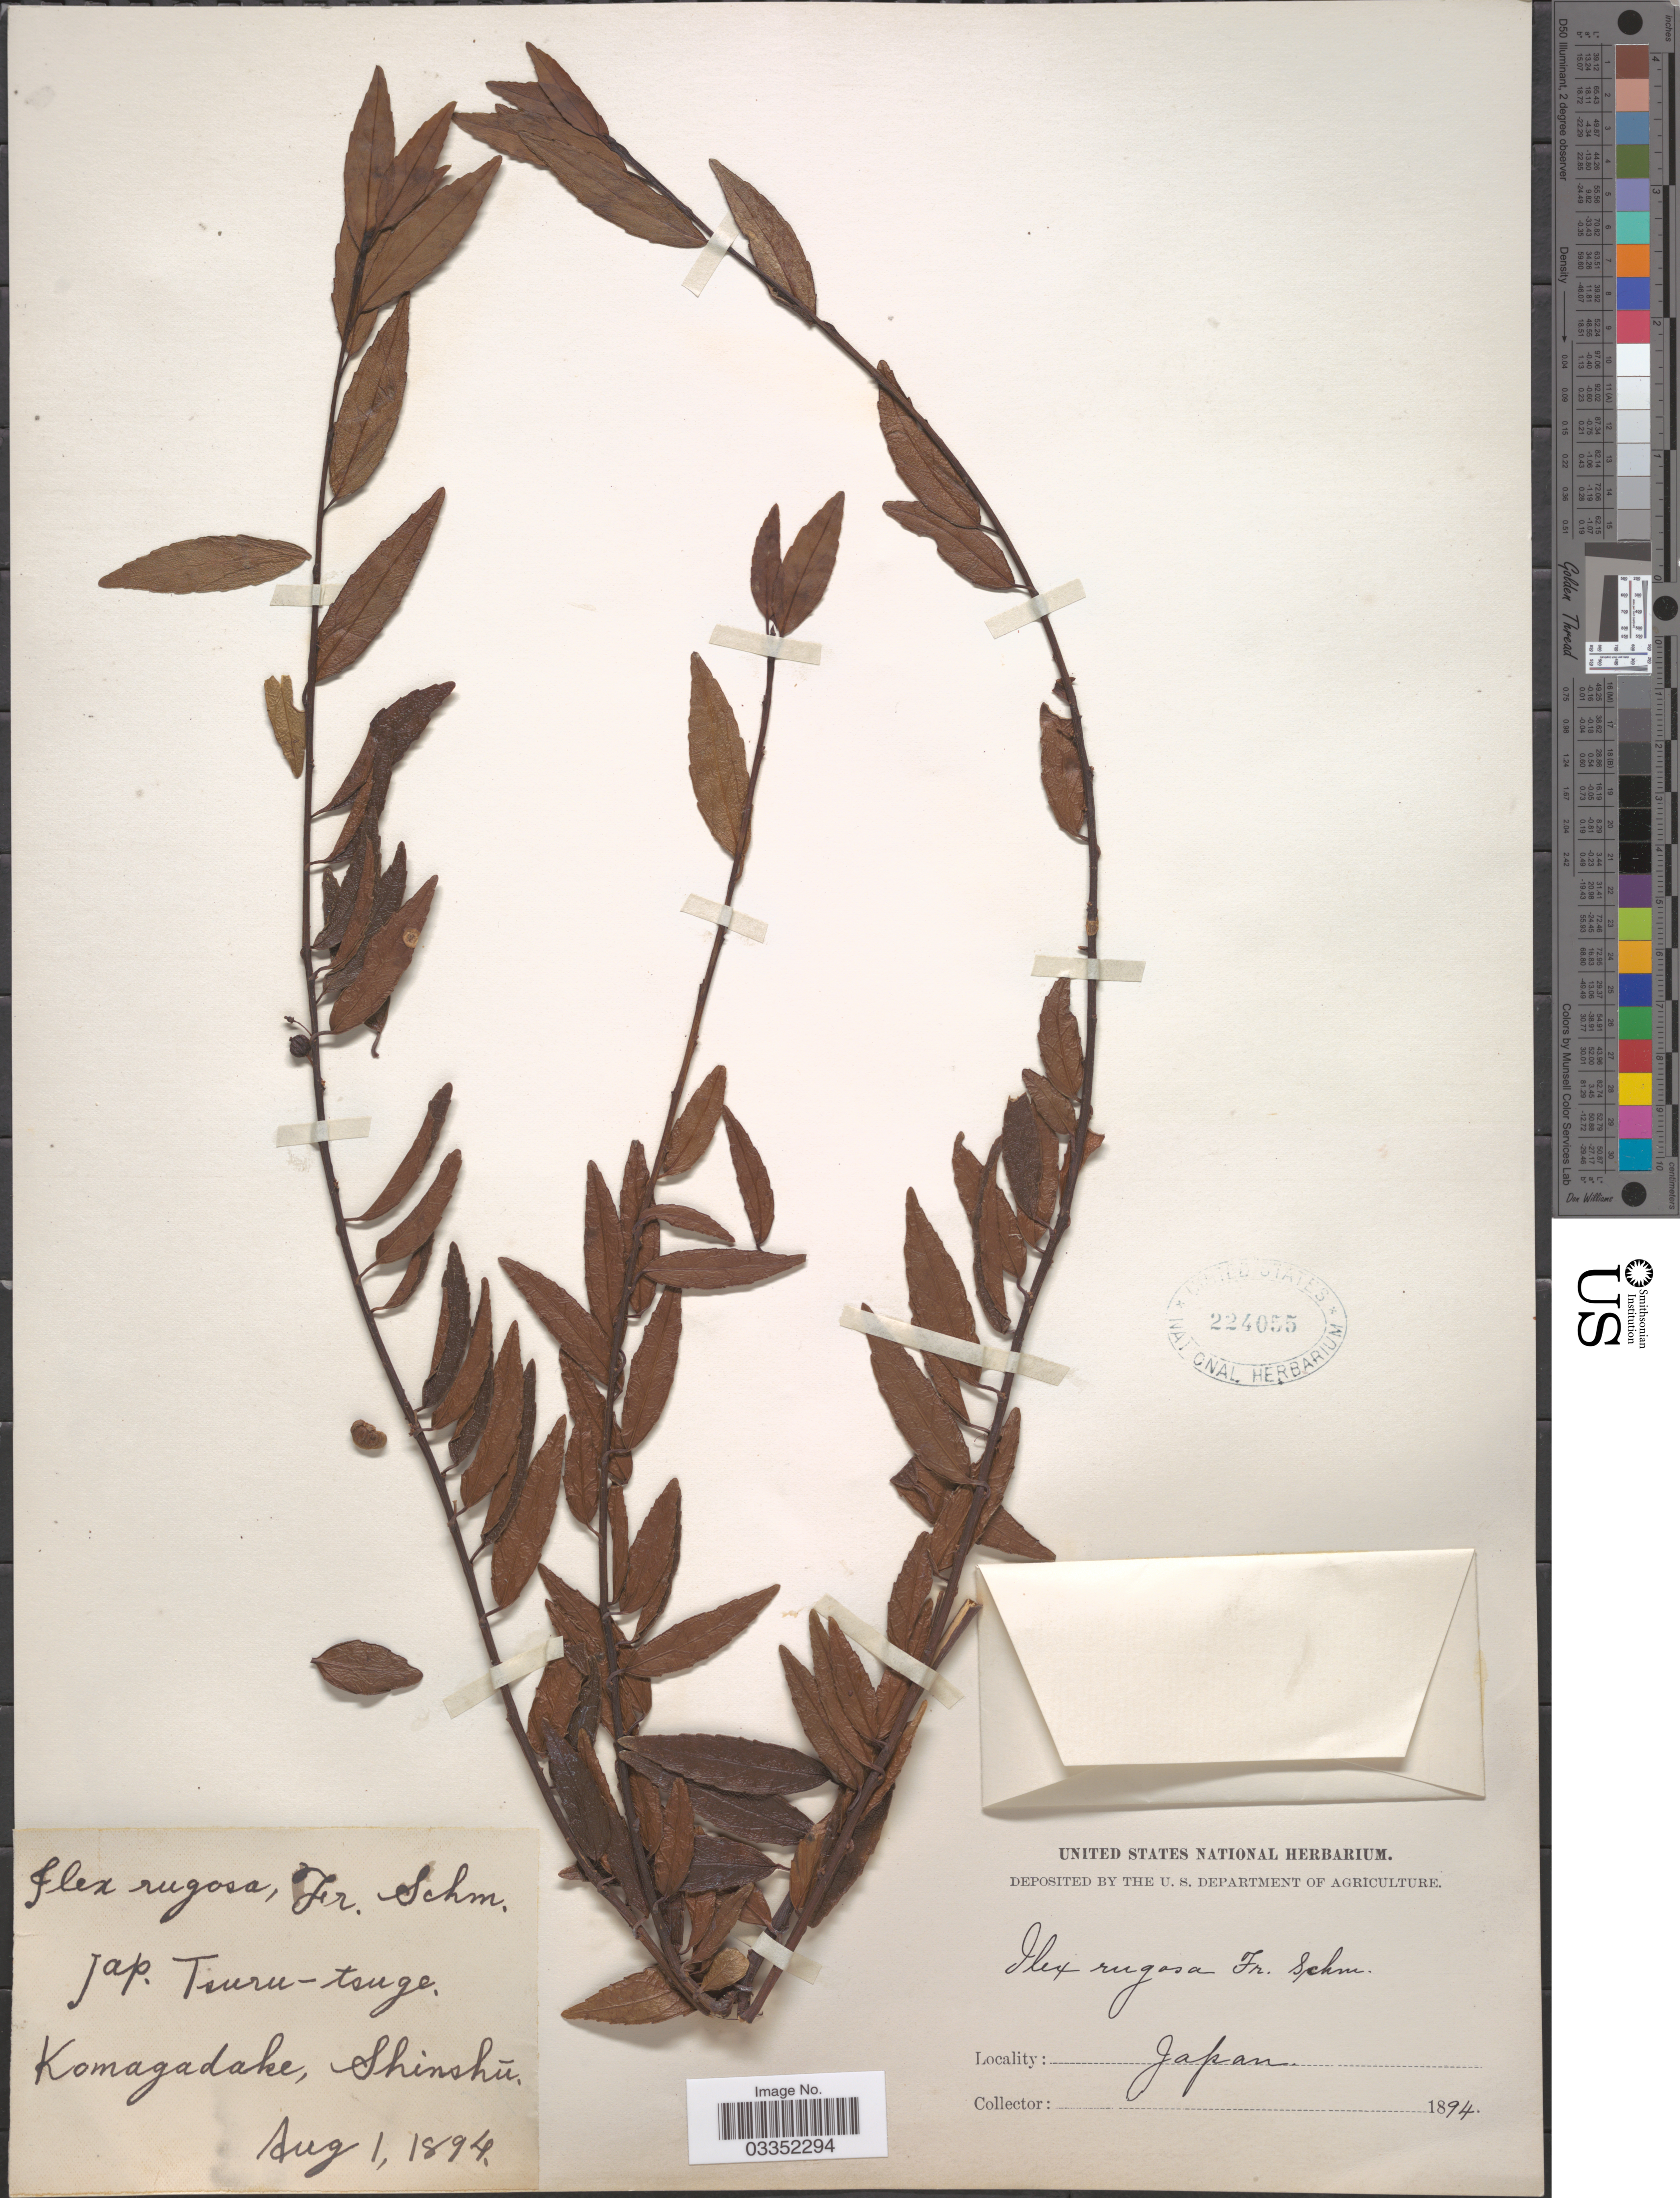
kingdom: Plantae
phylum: Tracheophyta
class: Magnoliopsida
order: Aquifoliales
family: Aquifoliaceae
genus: Ilex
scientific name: Ilex subrugosa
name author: Loes. in Sarg.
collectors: ex herb. United States National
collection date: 1894-08-01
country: Japan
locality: Komagadake, Shinshú.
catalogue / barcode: US 224055